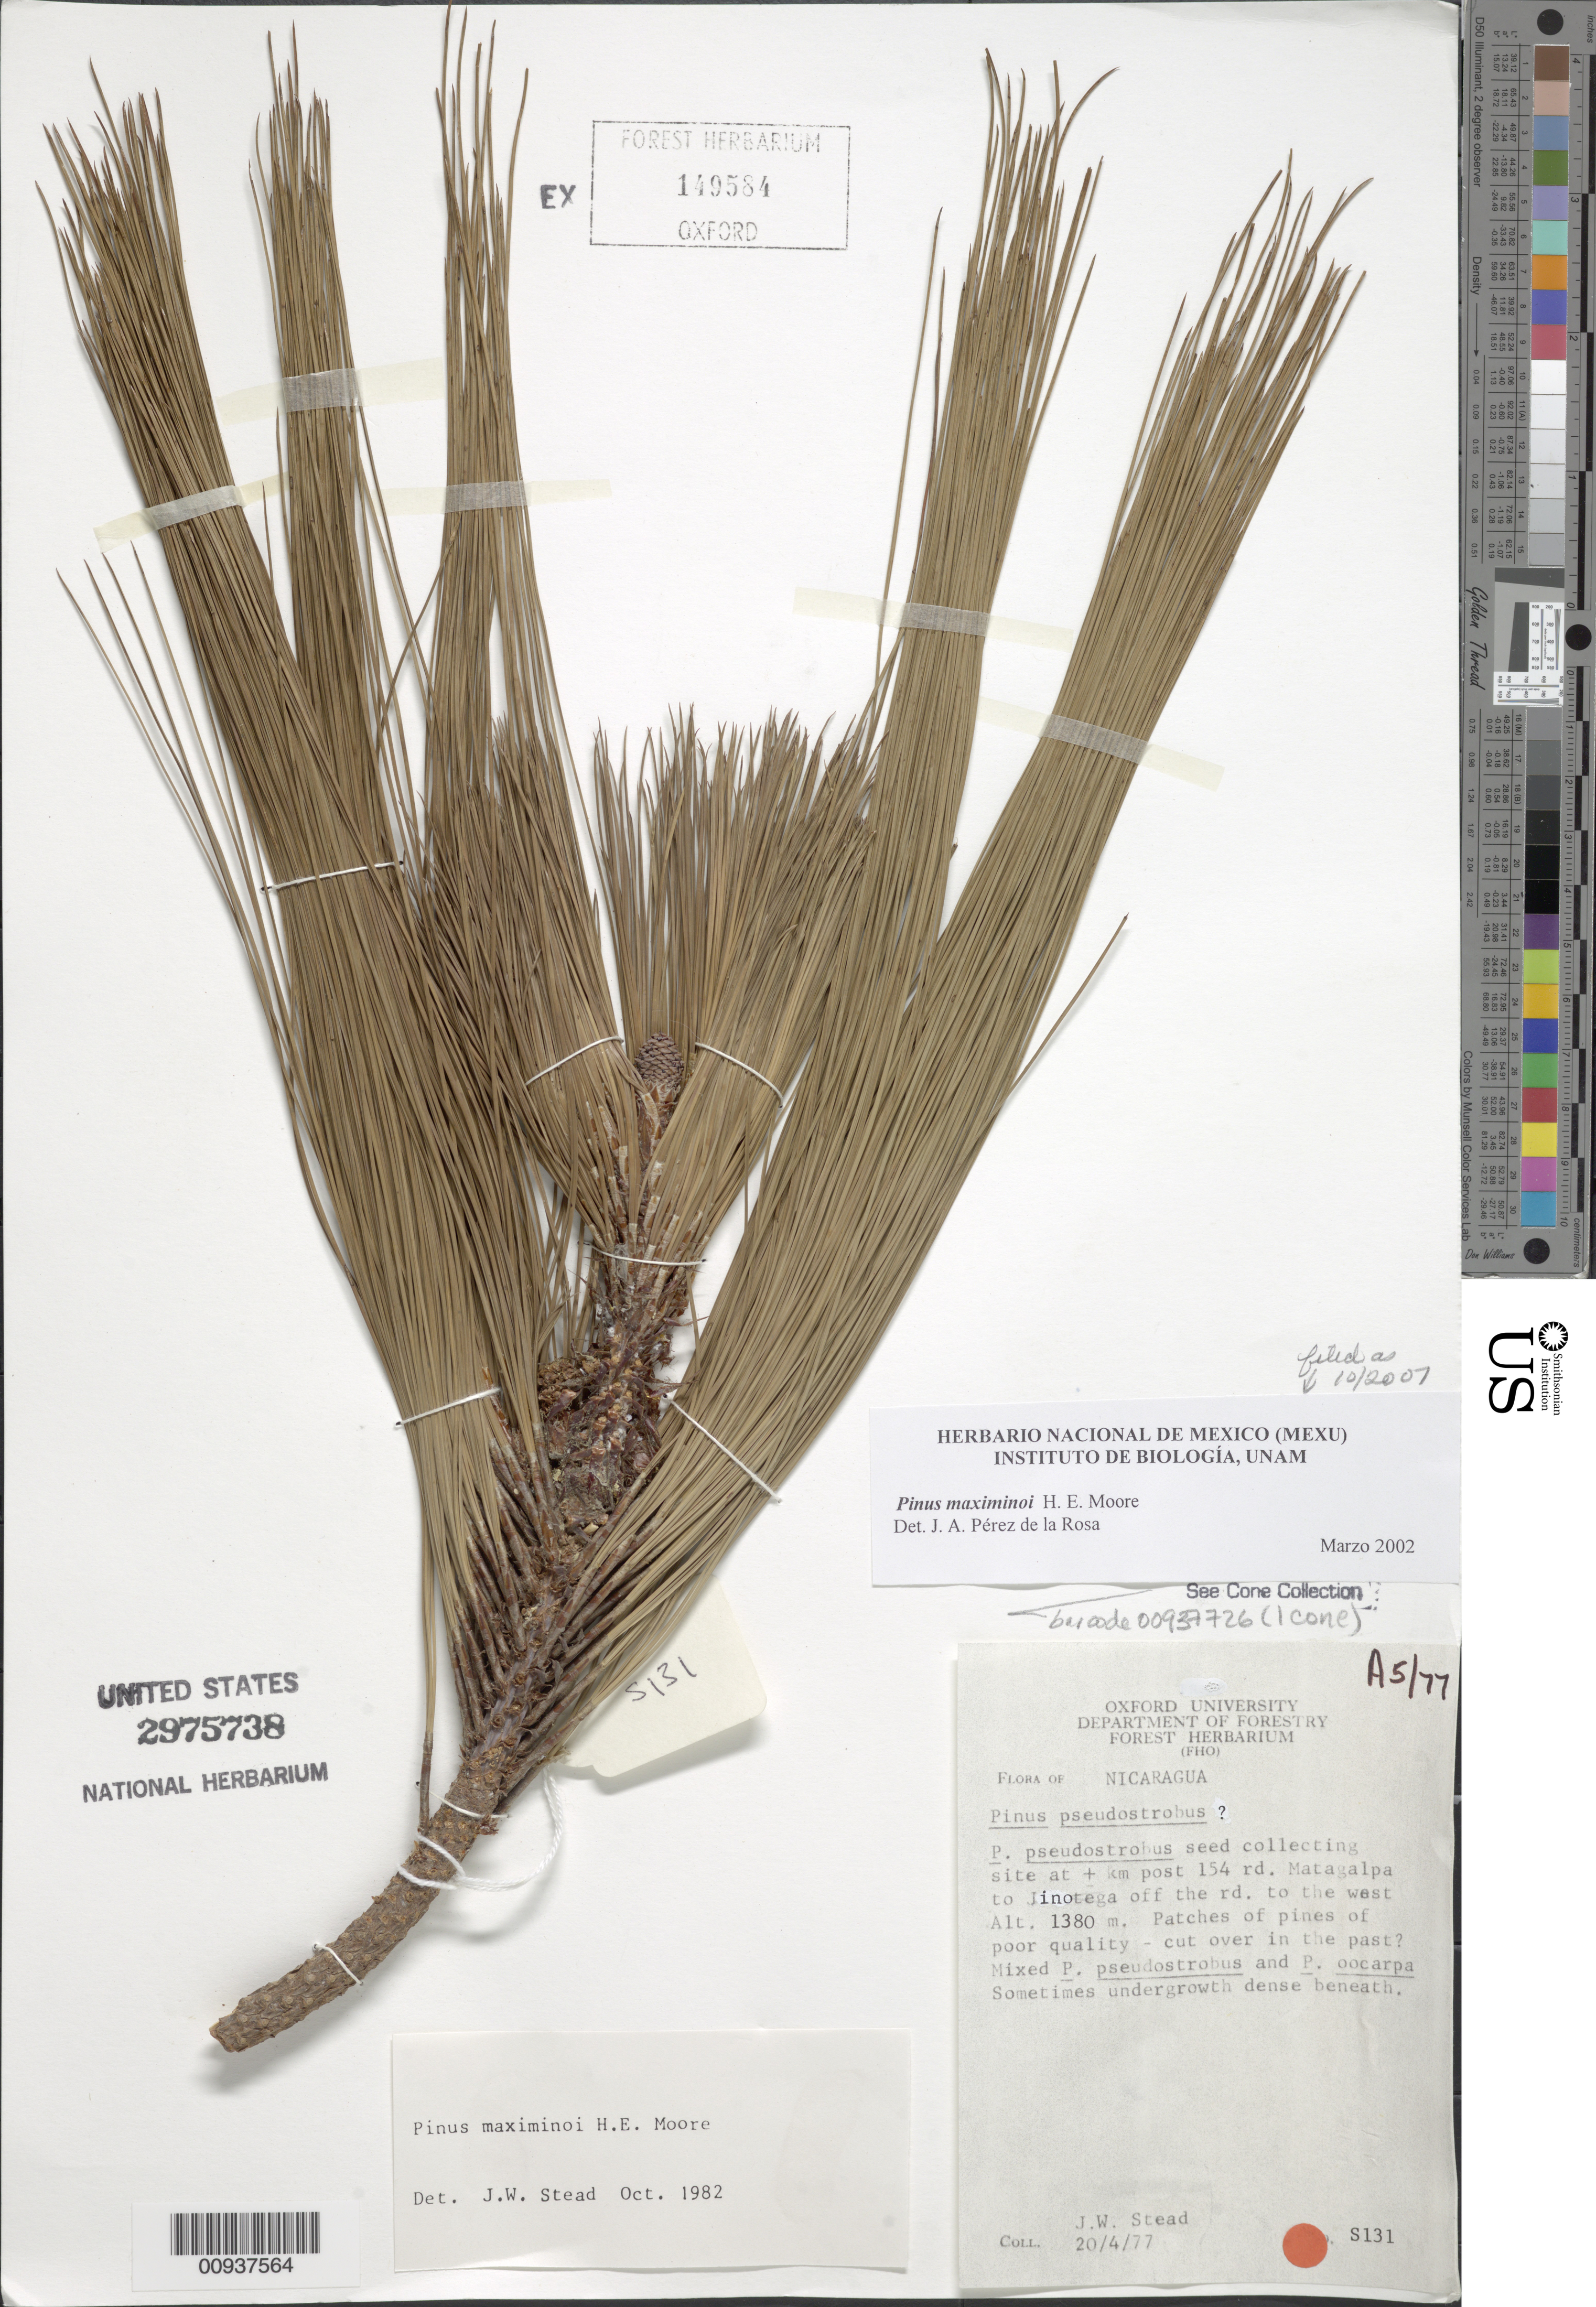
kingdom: Plantae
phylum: Tracheophyta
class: Pinopsida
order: Pinales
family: Pinaceae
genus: Pinus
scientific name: Pinus maximinoi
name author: H.E. Moore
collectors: J. Stead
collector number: S131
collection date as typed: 20 Apr 1977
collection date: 1977-04-20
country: Nicaragua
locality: At ± km post 154 rd. Matagalpa to Jinotega off the rd. to the west (Seed collecting site).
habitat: Patches of pines of poor quality - cut over in the past? Mixed P. pseudostrobus and P. oocarpa. Sometimes undergrowth dense beneath.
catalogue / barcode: US 2975738